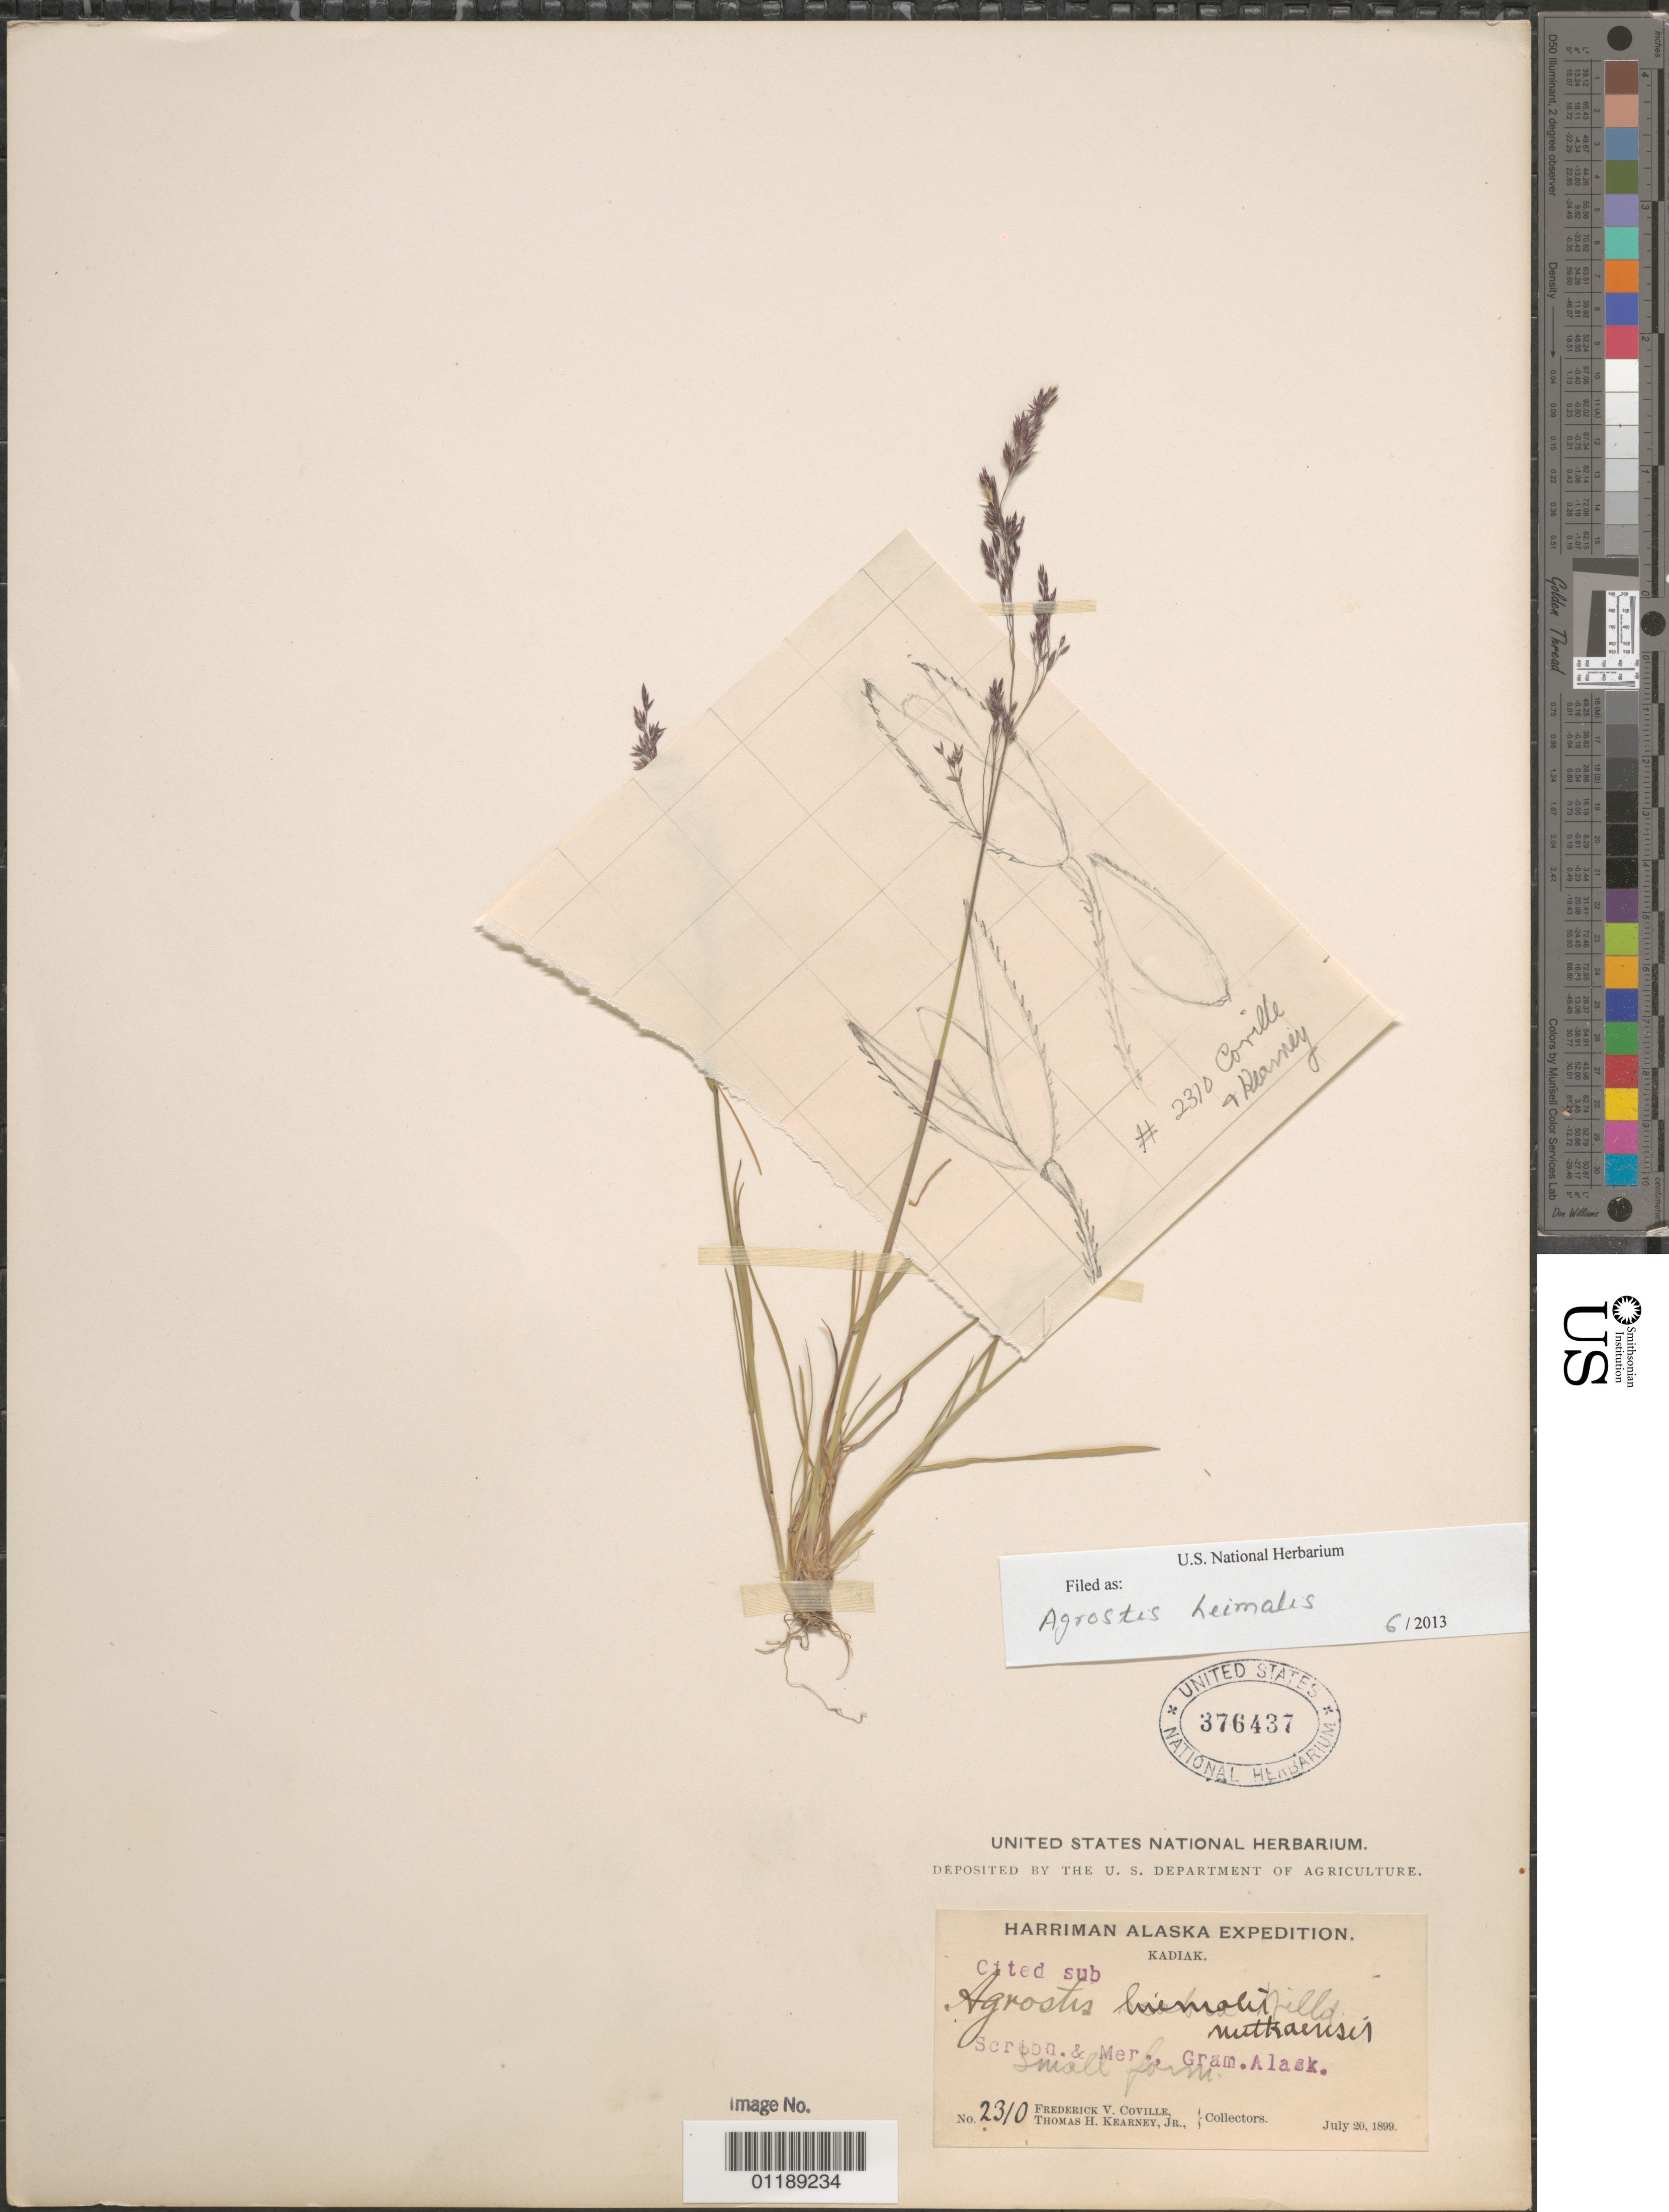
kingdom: Plantae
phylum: Tracheophyta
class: Liliopsida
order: Poales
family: Poaceae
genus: Agrostis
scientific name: Agrostis hiemalis (Walter) Britton et al., orth. var.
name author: (Walter) Britton et al.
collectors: F. V. Coville & T. H. Kearney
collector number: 2310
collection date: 1899-07-20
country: United States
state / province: Alaska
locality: Kadiak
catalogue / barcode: US 376437